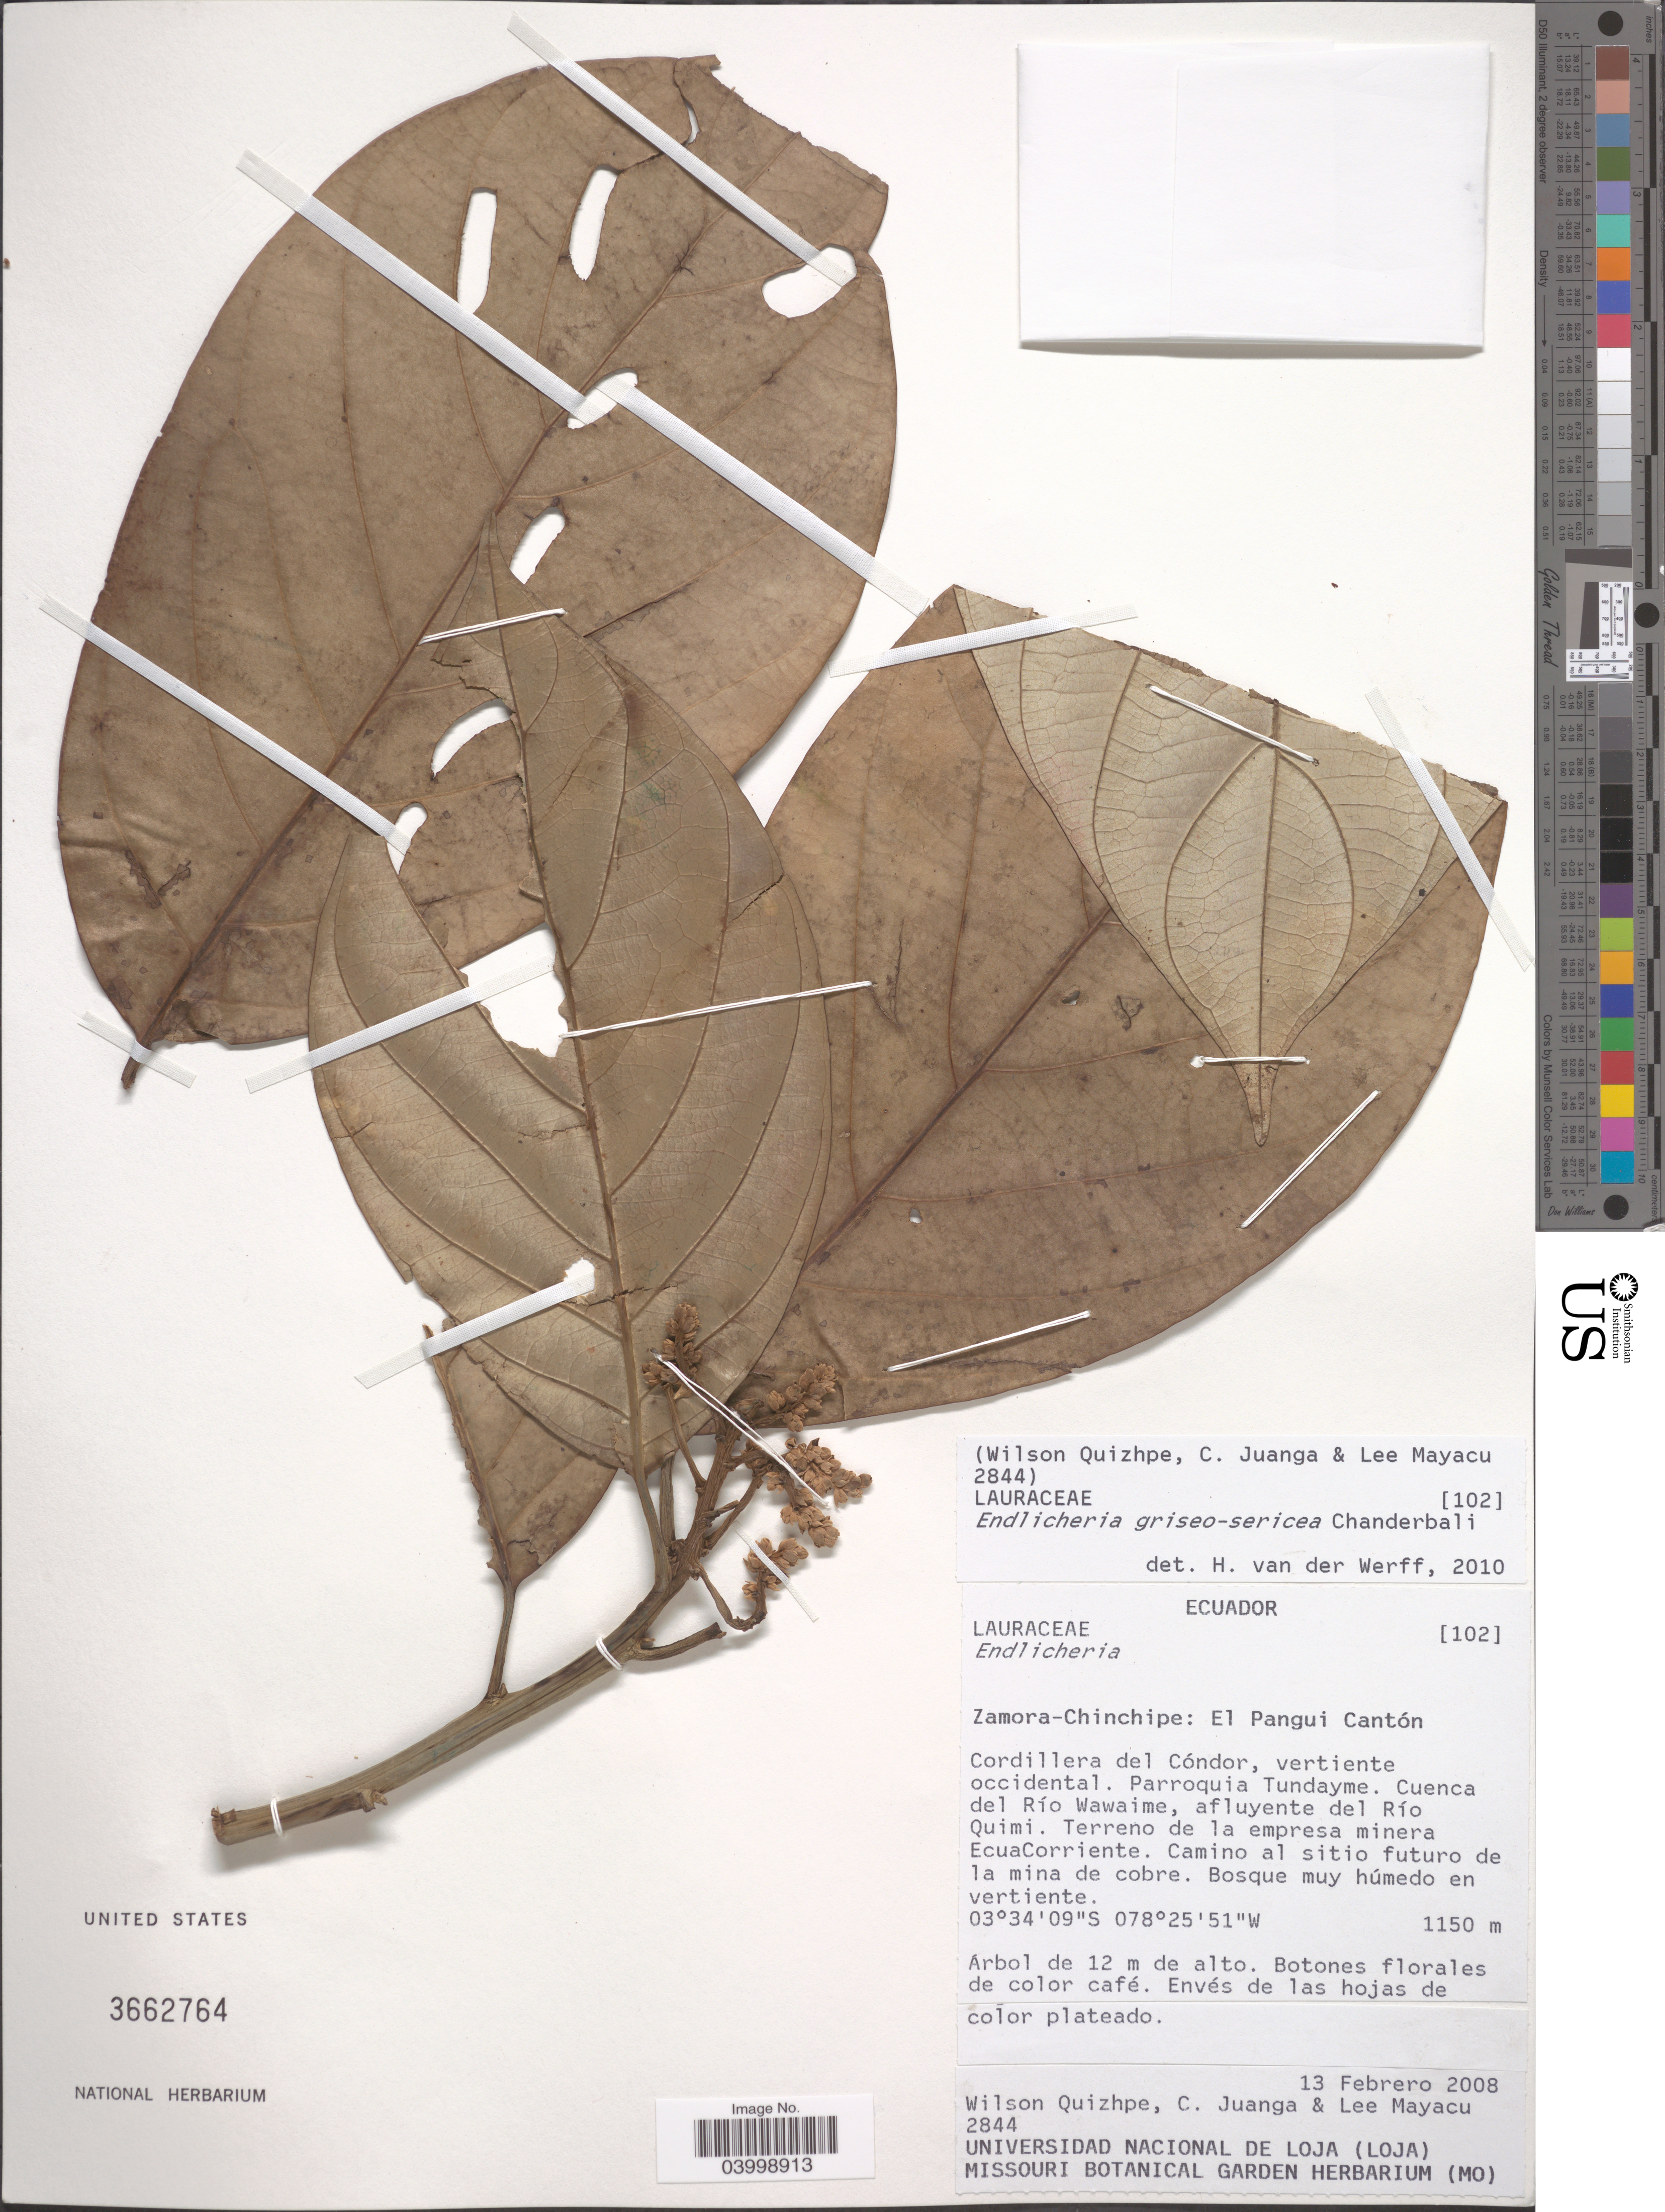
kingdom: Plantae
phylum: Tracheophyta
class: Magnoliopsida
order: Laurales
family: Lauraceae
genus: Endlicheria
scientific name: Endlicheria griseo-sericea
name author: Chanderb.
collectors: W. Quizhpe, C. Juanga & Mayacu Lee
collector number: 2844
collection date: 2008-02-13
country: Ecuador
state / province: Zamora-Chinchipe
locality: El Pangui Cantón. Cordillera del Cóndor, vertiente occidental. Parroquia Tundayme. Cuenca del Río Wawaime, afluyente del Río Quimi. Terreno de la empresa minera EcuaCorriente. Camino al sitio futuro de la mina de cobre.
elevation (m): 1150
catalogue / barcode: US 3662764